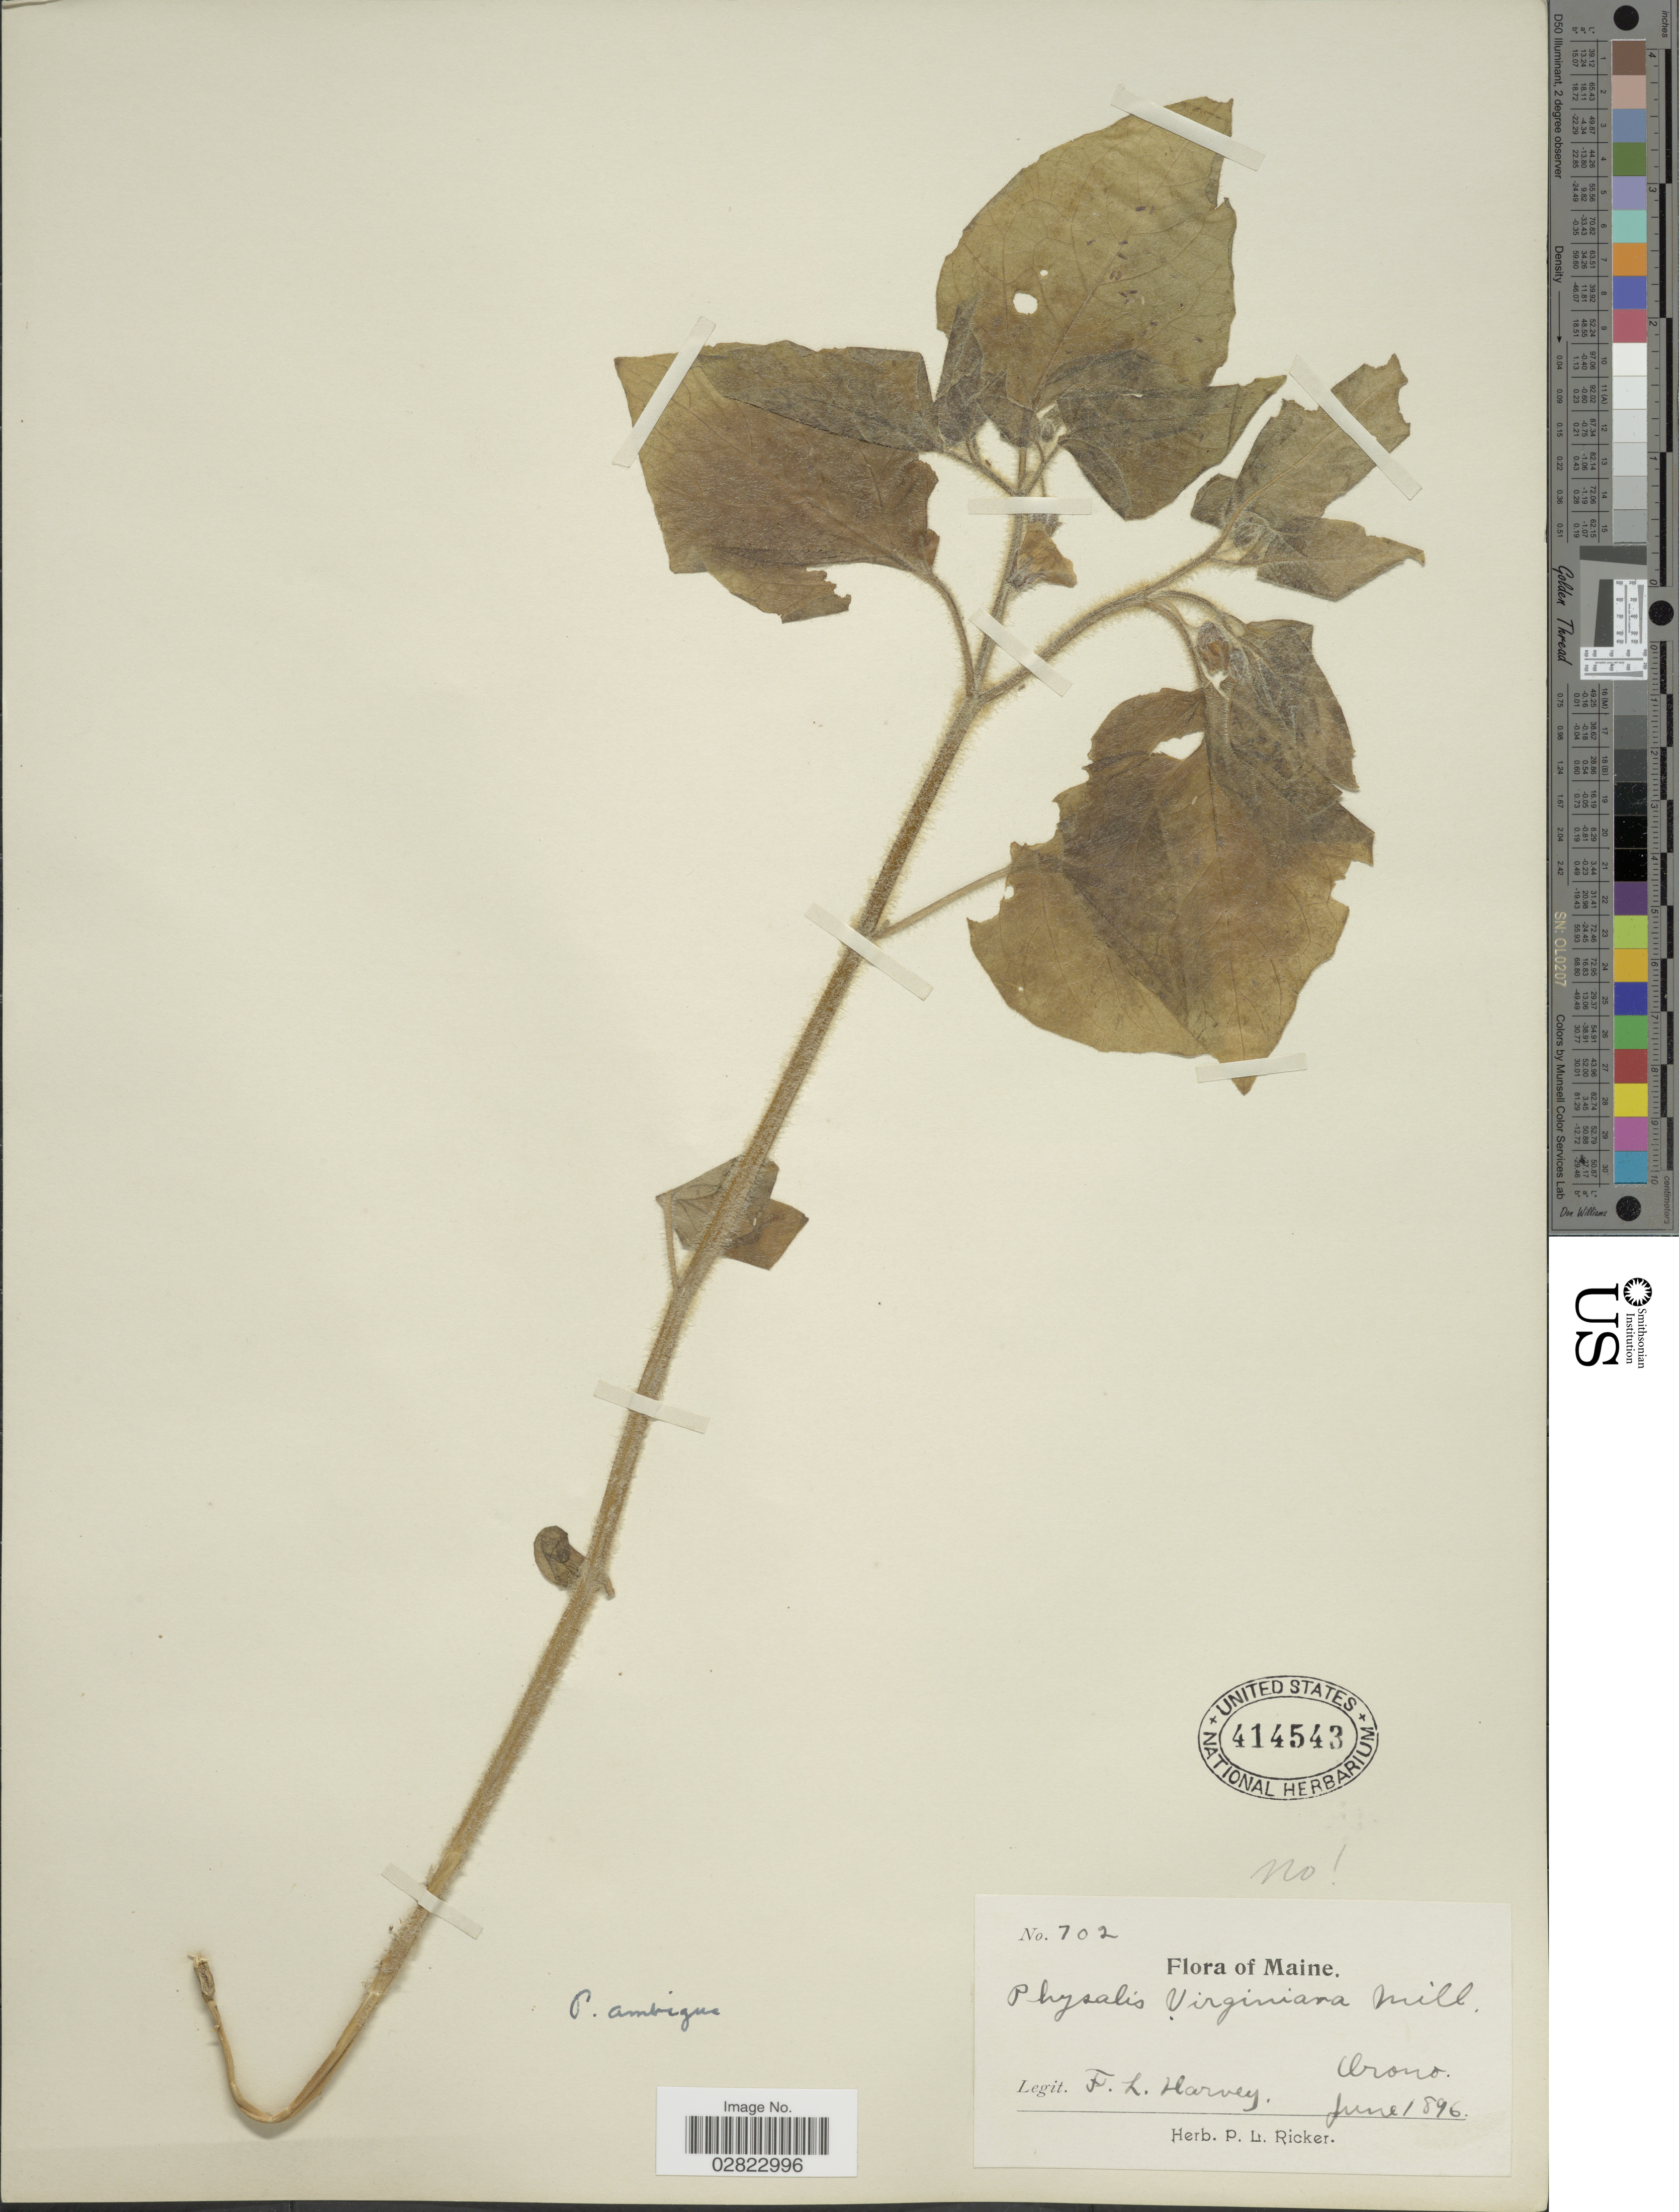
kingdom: Plantae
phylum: Tracheophyta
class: Magnoliopsida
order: Solanales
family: Solanaceae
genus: Physalis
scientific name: Physalis ambigua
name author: (A. Gray) Britton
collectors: F. L. Harvey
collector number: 702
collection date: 1896-06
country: United States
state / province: Maine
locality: Orono.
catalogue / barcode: US 414543